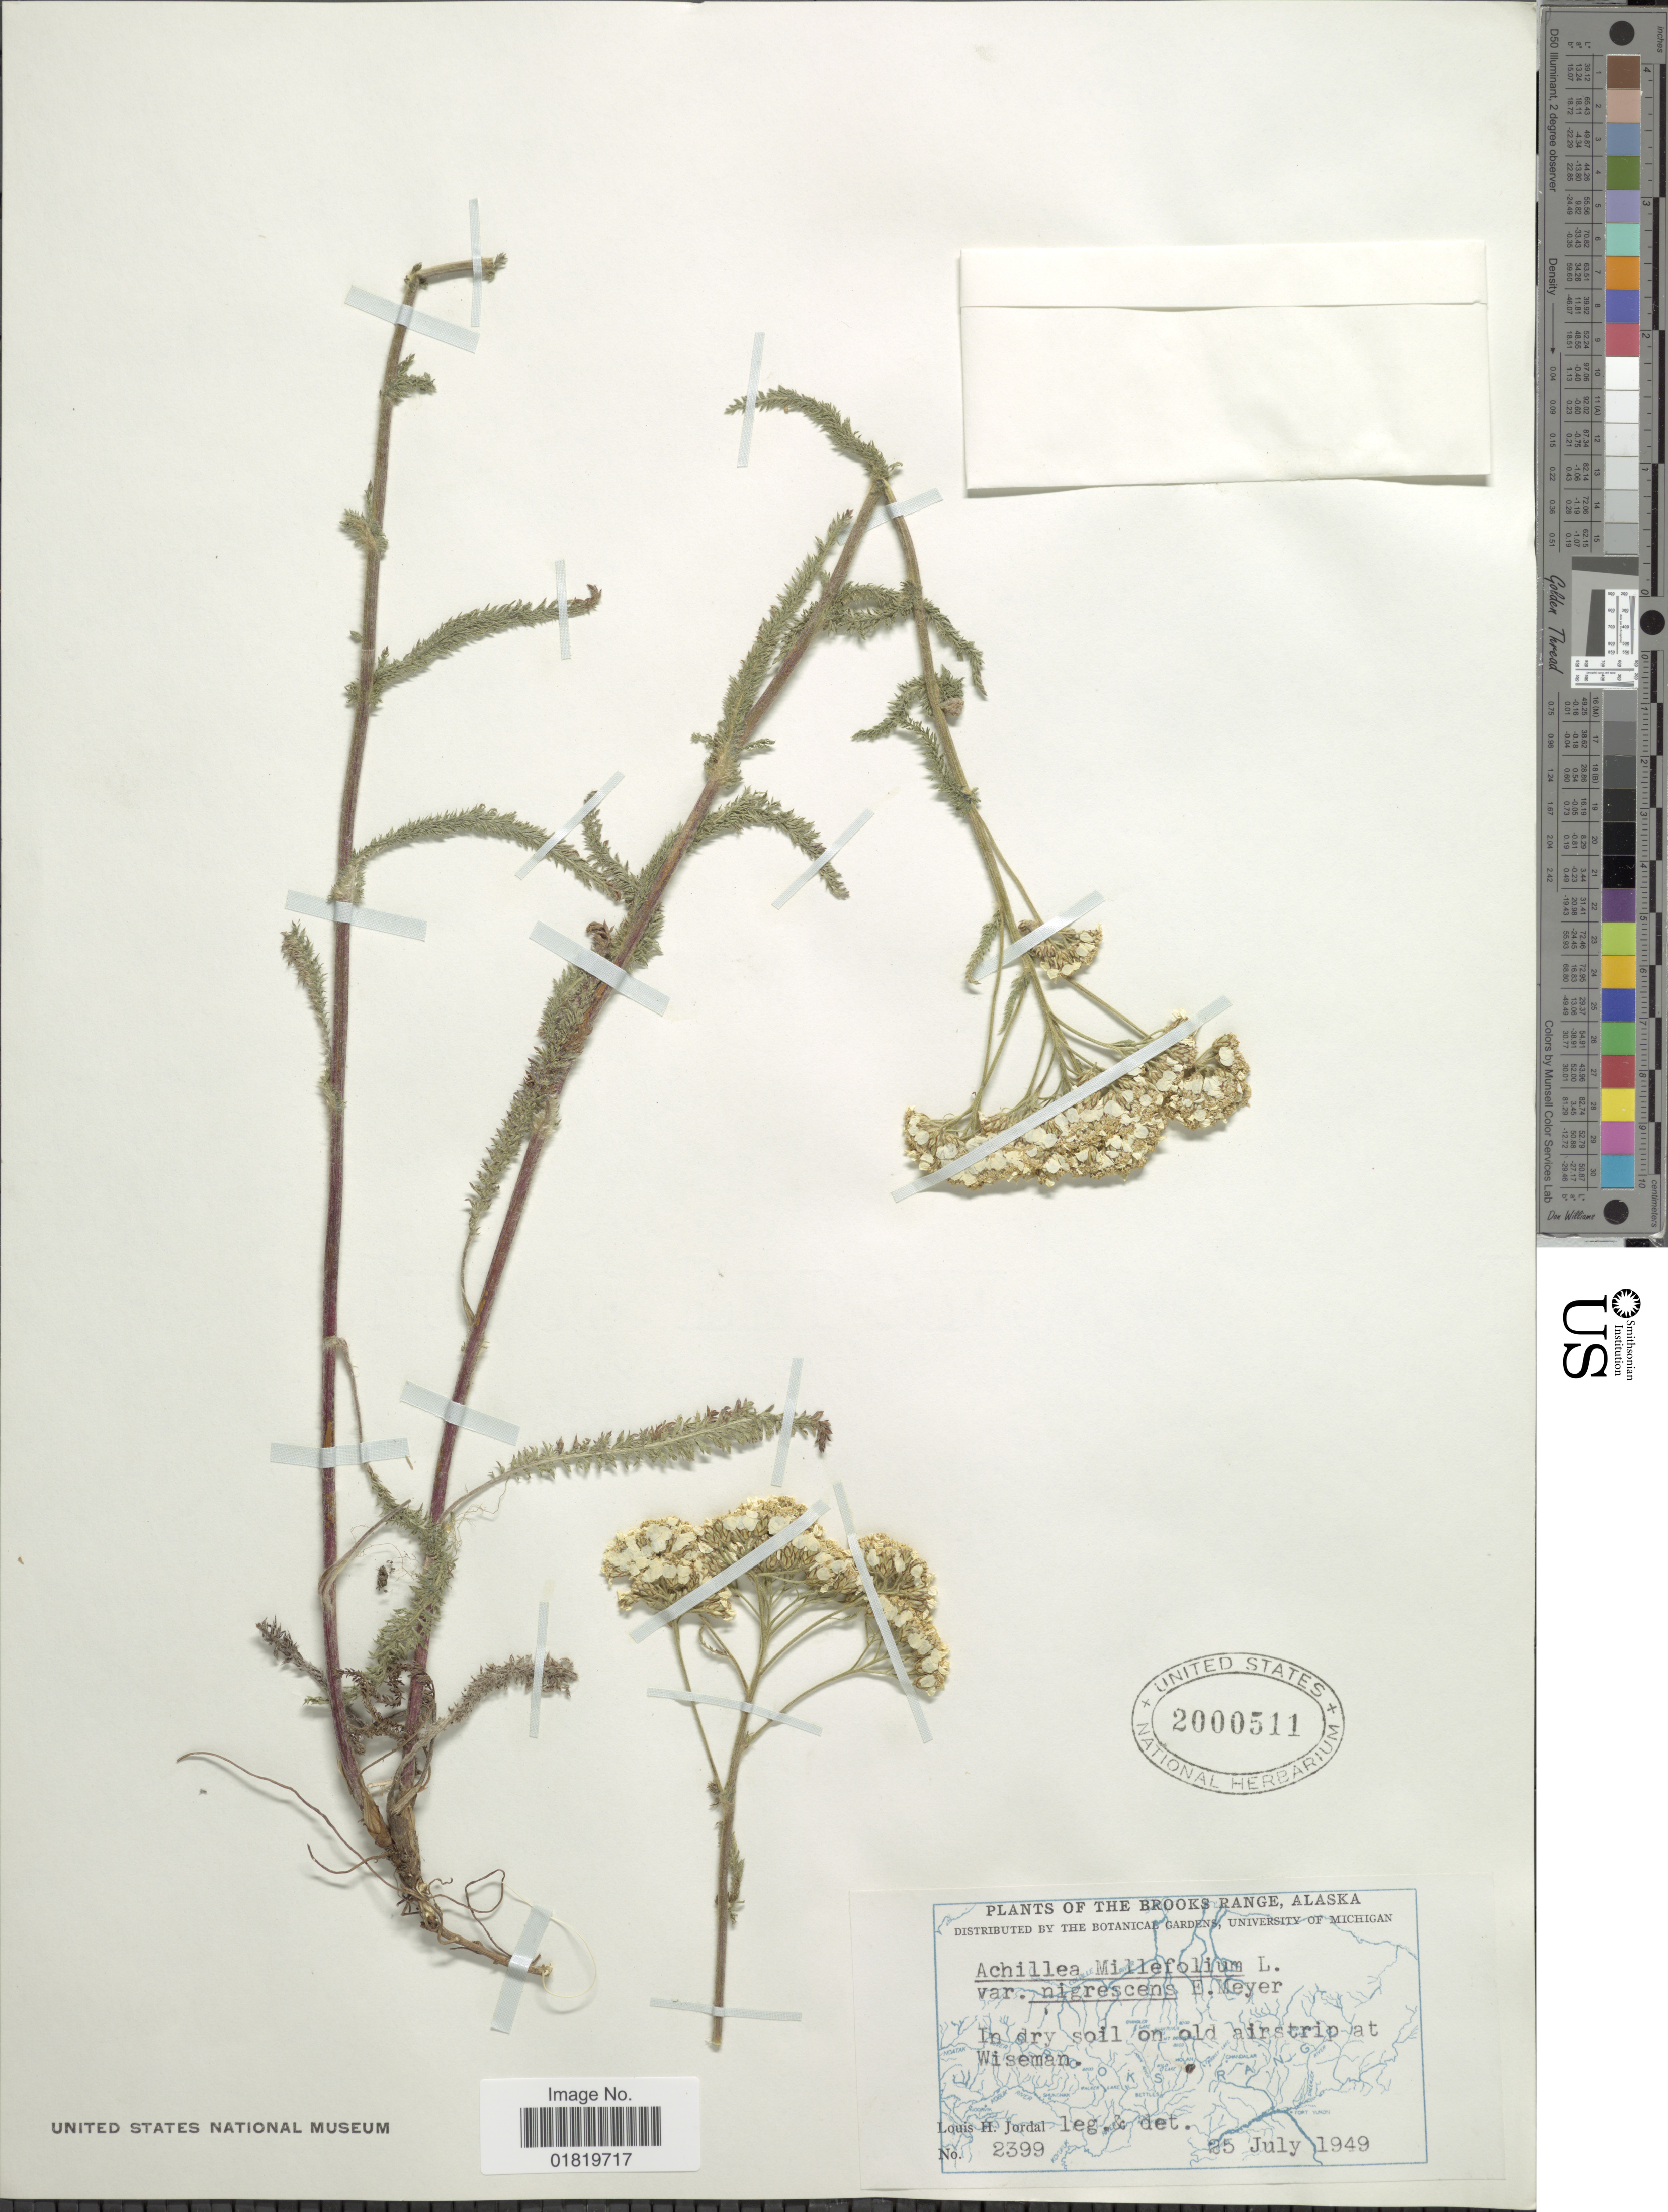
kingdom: Plantae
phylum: Tracheophyta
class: Magnoliopsida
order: Asterales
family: Asteraceae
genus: Achillea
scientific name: Achillea borealis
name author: Bong.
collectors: L. Jordal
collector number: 2399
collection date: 1949-07-25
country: United States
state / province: Alaska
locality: The Brooks Range, on old airstrip at Wiseman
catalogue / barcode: US 2000511